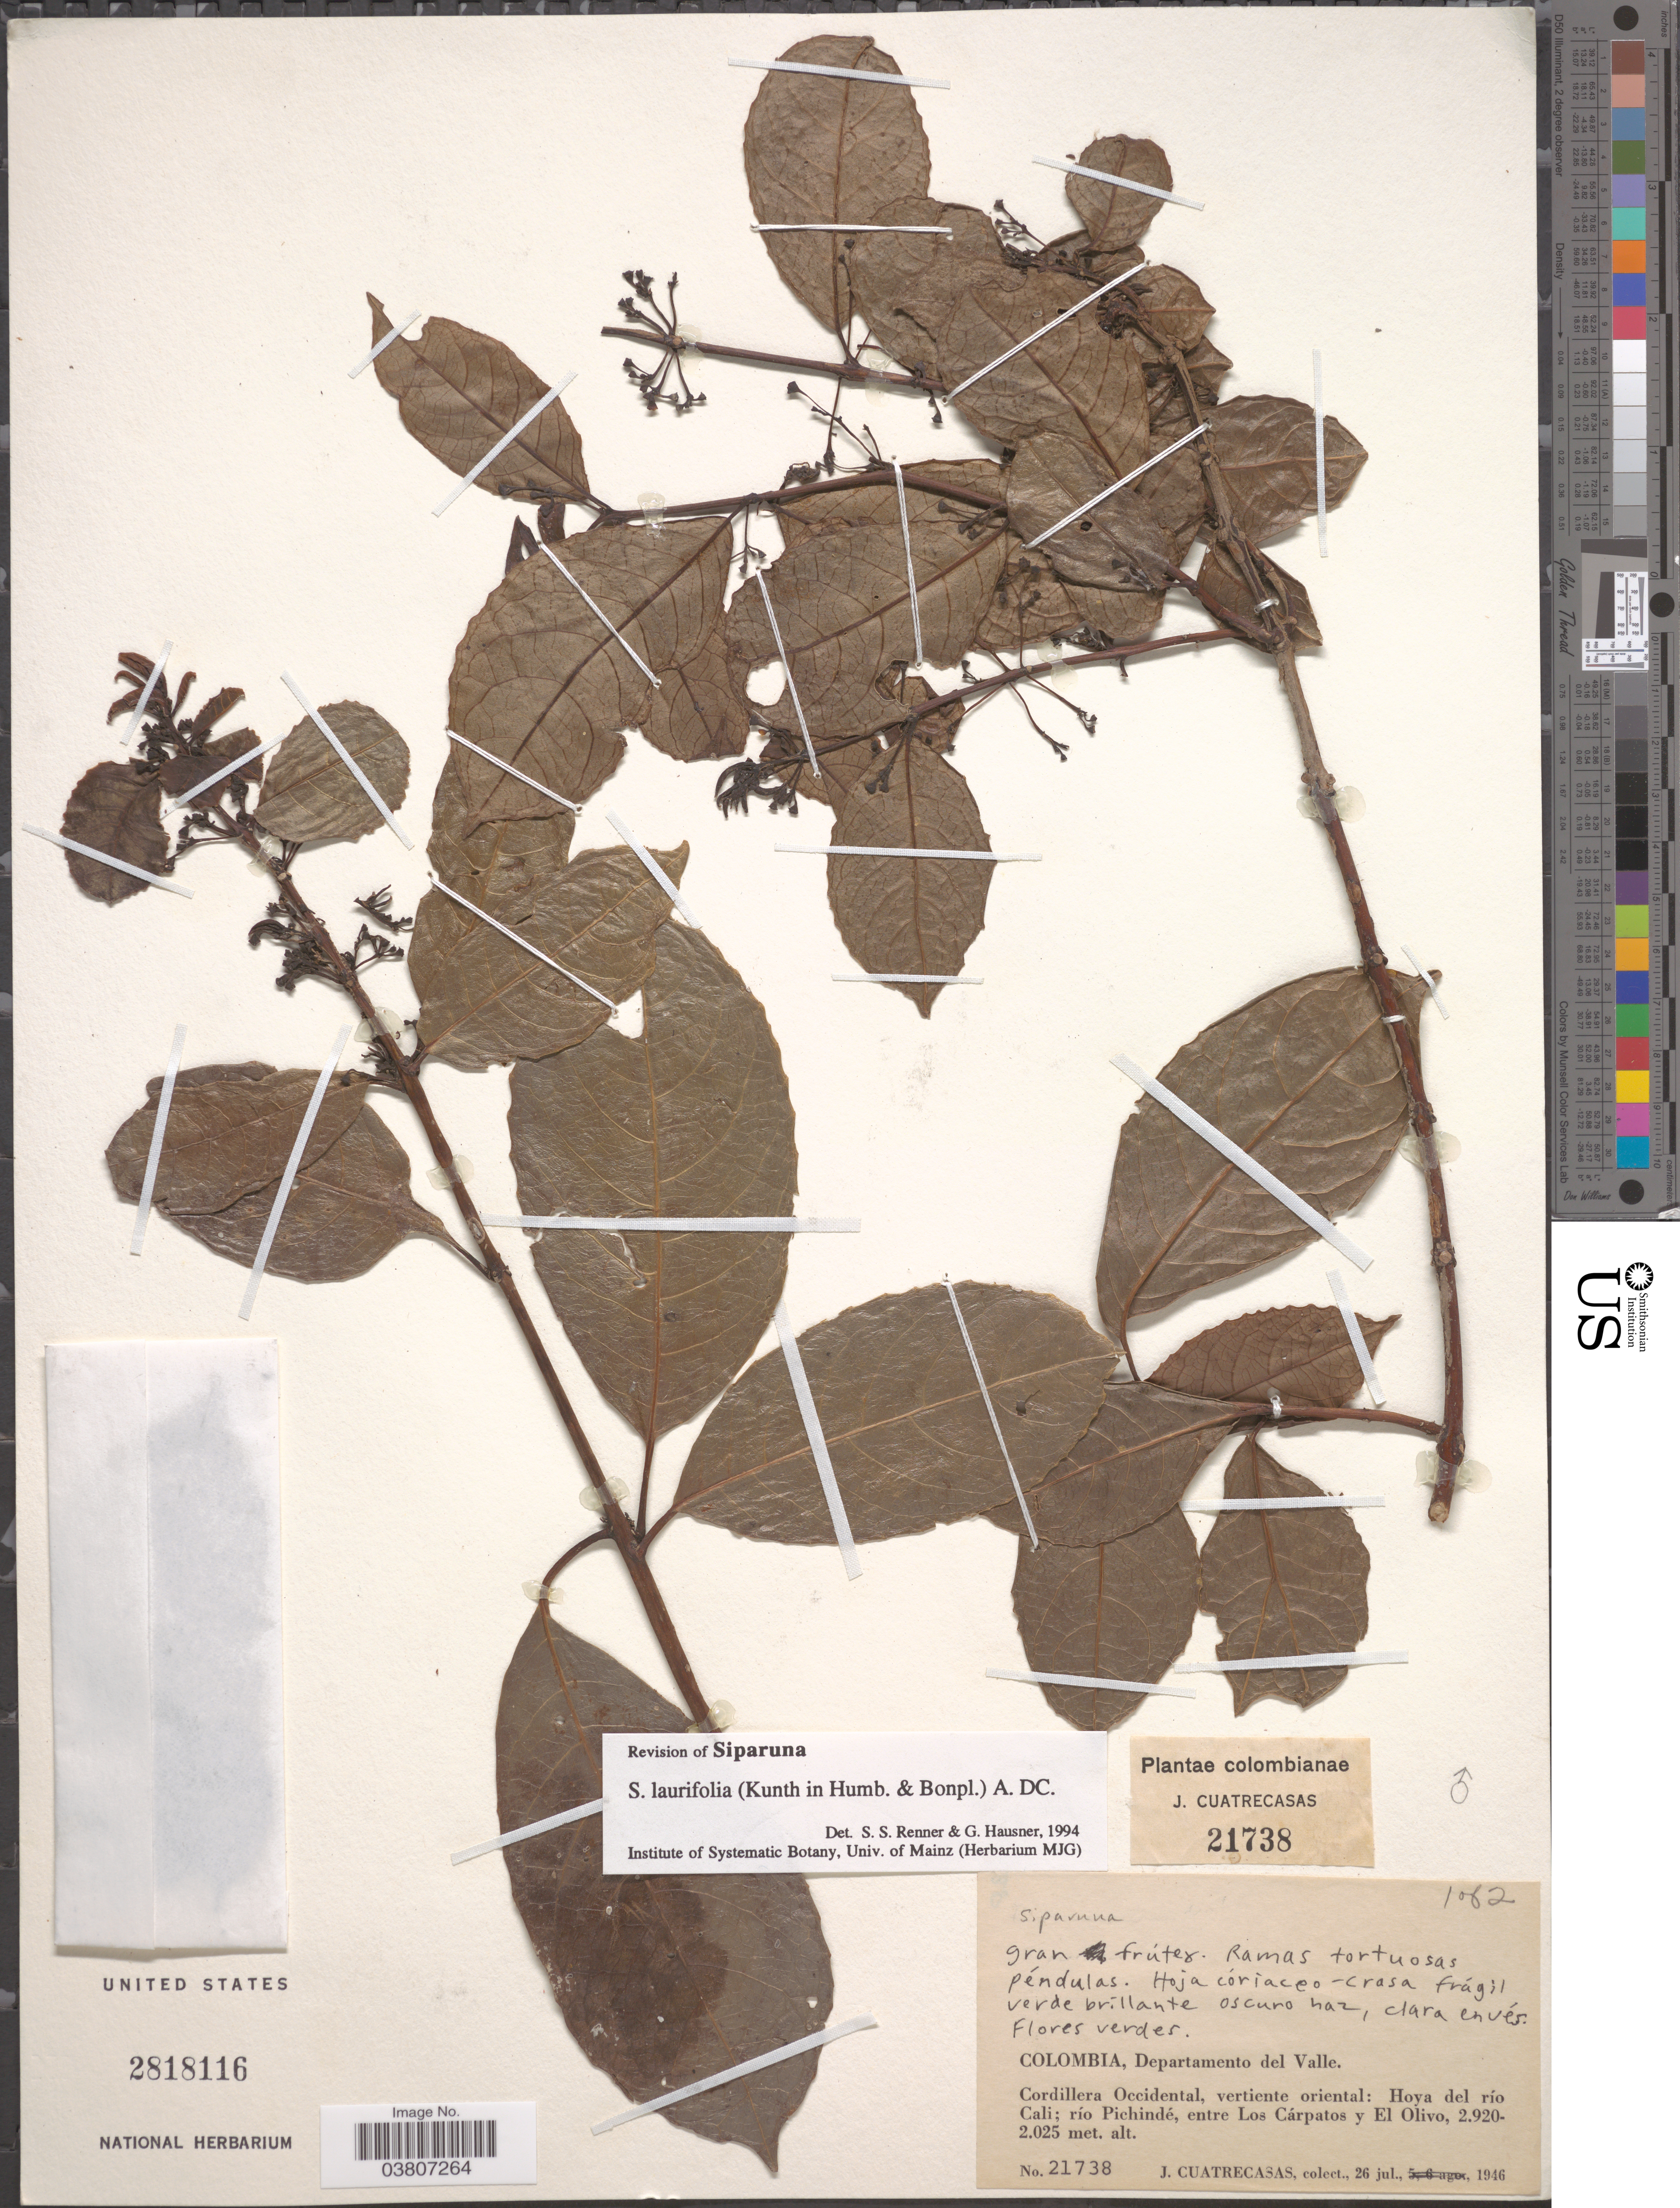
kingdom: Plantae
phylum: Tracheophyta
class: Magnoliopsida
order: Laurales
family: Siparunaceae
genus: Siparuna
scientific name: Siparuna laurifolia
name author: (Kunth) A. DC.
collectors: J. Cuatrecasas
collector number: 21738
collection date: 1946-07-26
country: Colombia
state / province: Valle del Cauca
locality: Departamento del Valle. Cordillera Occidental, vertiente occidental: Hoya del río Cali; río Pichindé, entre Los Cárpatos y El Olivo.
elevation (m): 2025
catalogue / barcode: US 2818116